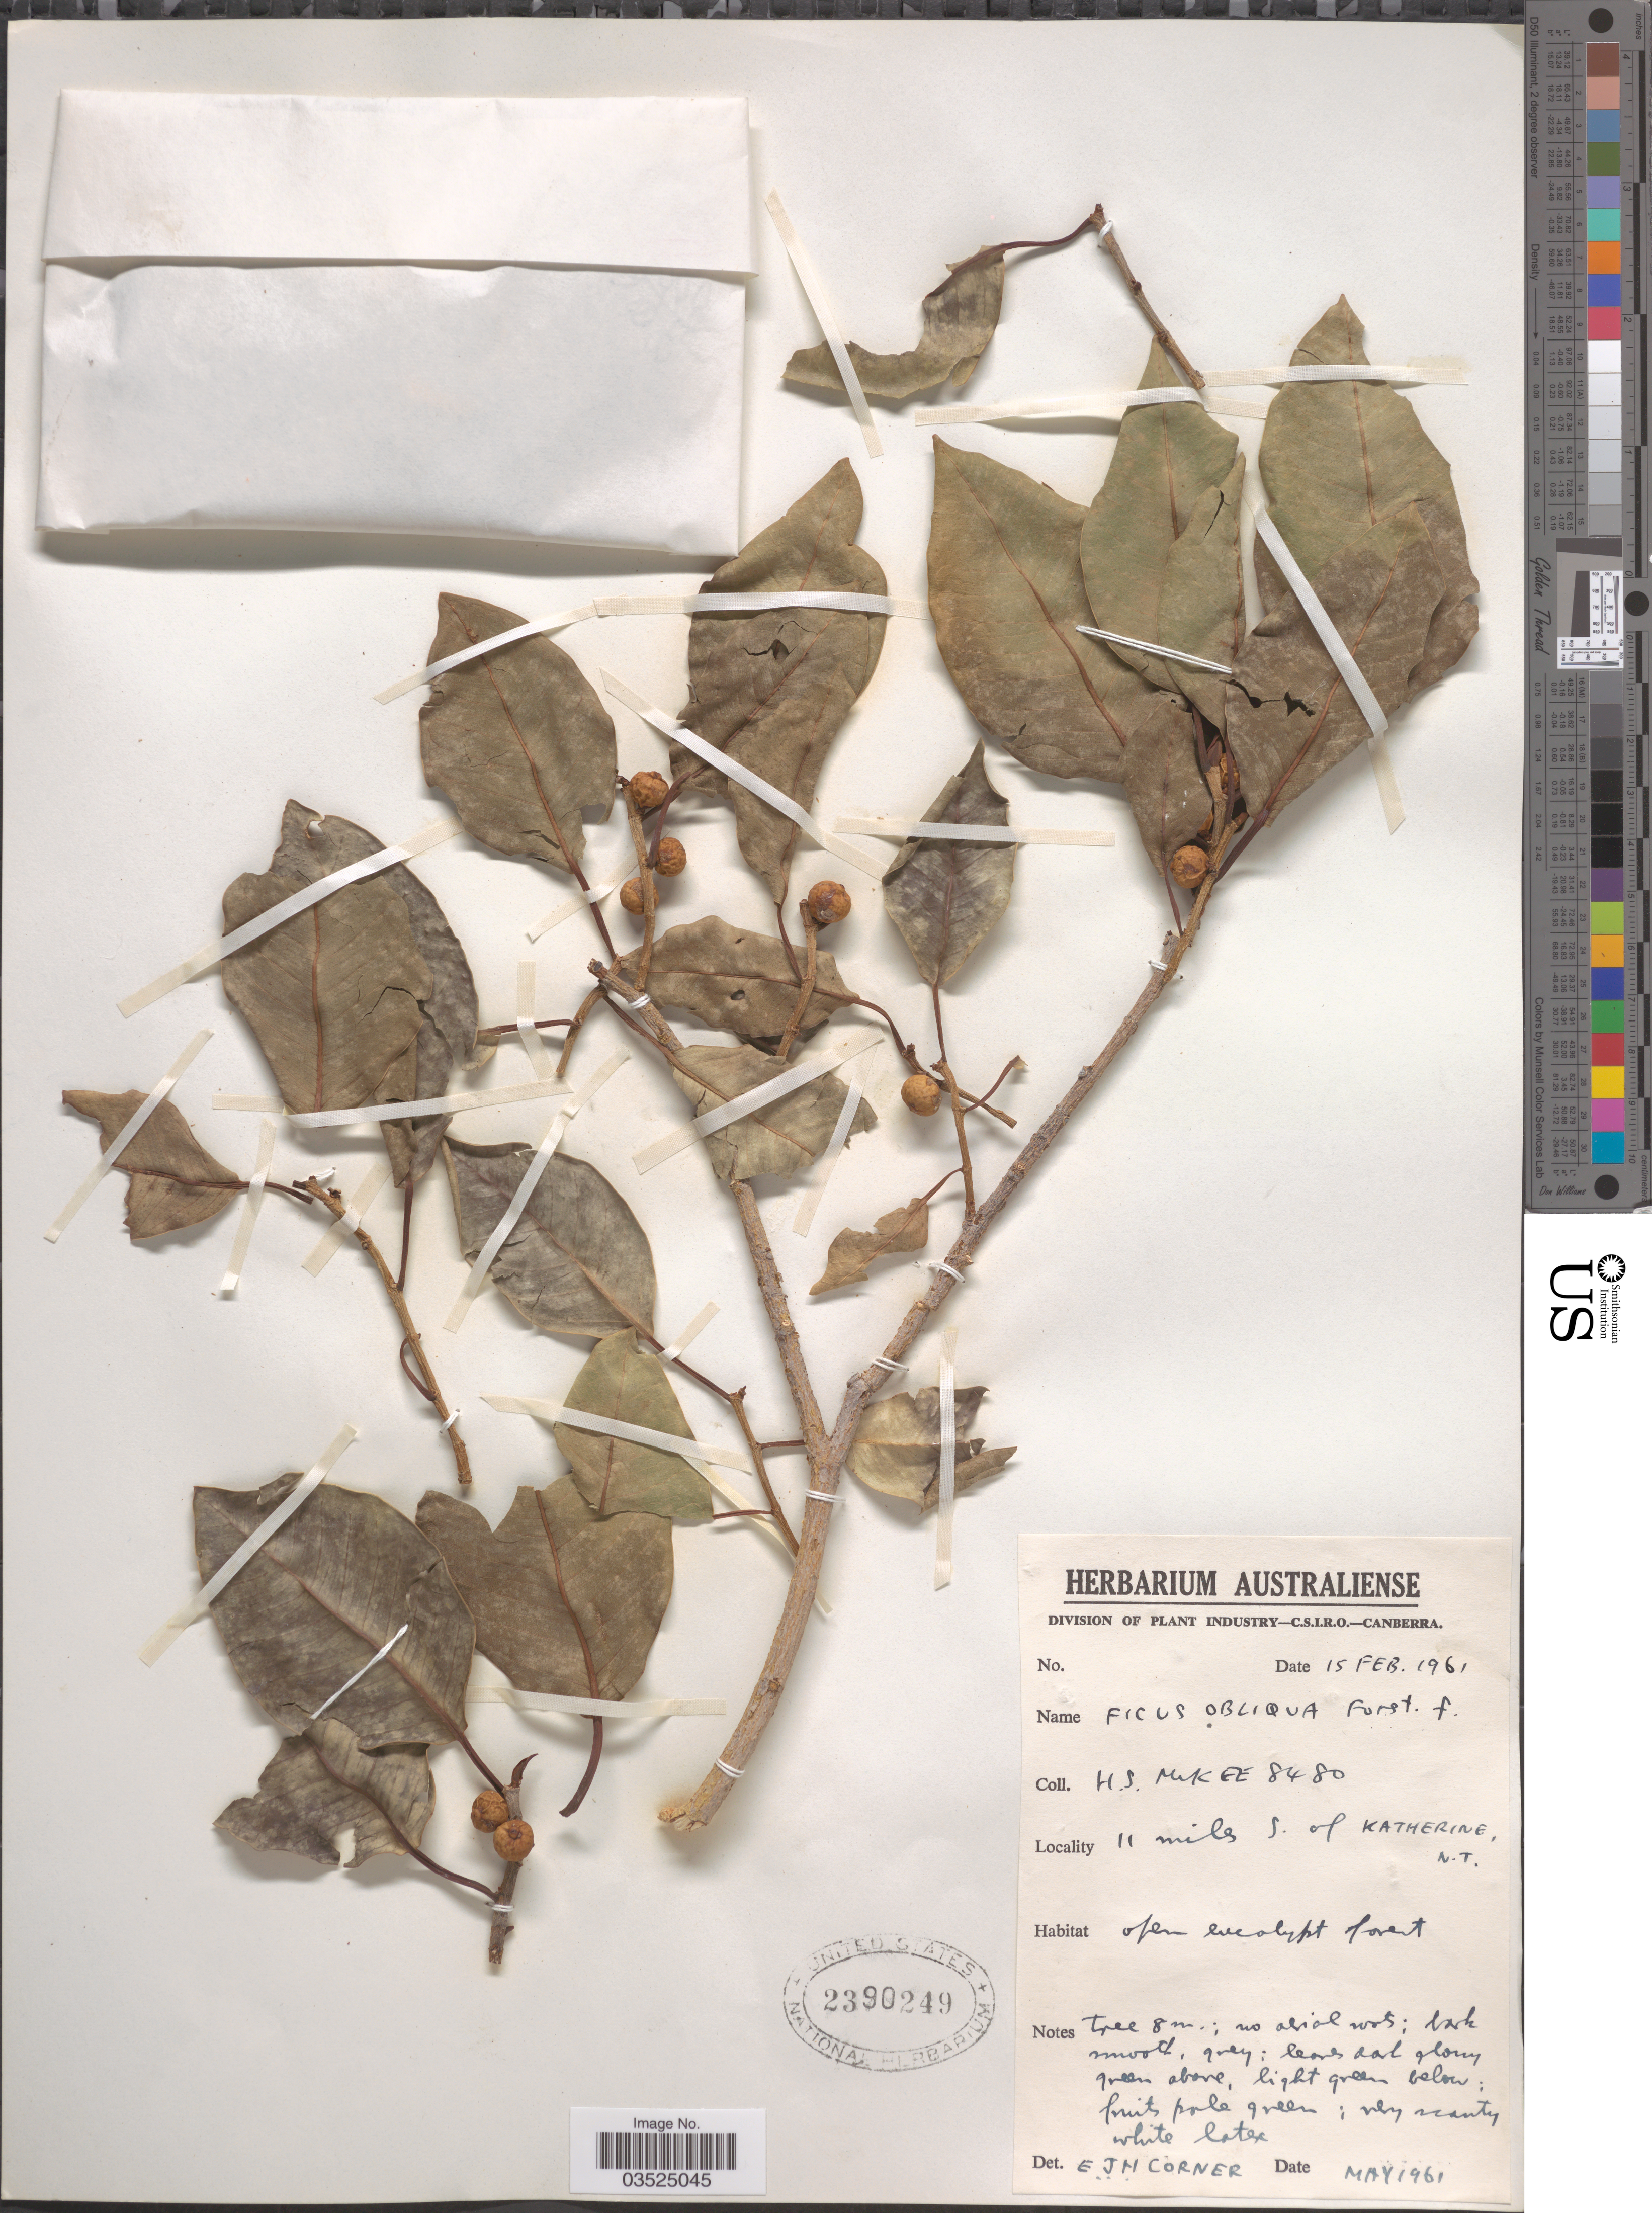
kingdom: Plantae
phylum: Tracheophyta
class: Magnoliopsida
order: Rosales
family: Moraceae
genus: Ficus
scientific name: Ficus obliqua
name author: G. Forst.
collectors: H. S. McKee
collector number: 8480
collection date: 1961-02-15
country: Australia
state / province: Northern Territory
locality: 11 miles S. of Katherine, N.T.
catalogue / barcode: US 2390249